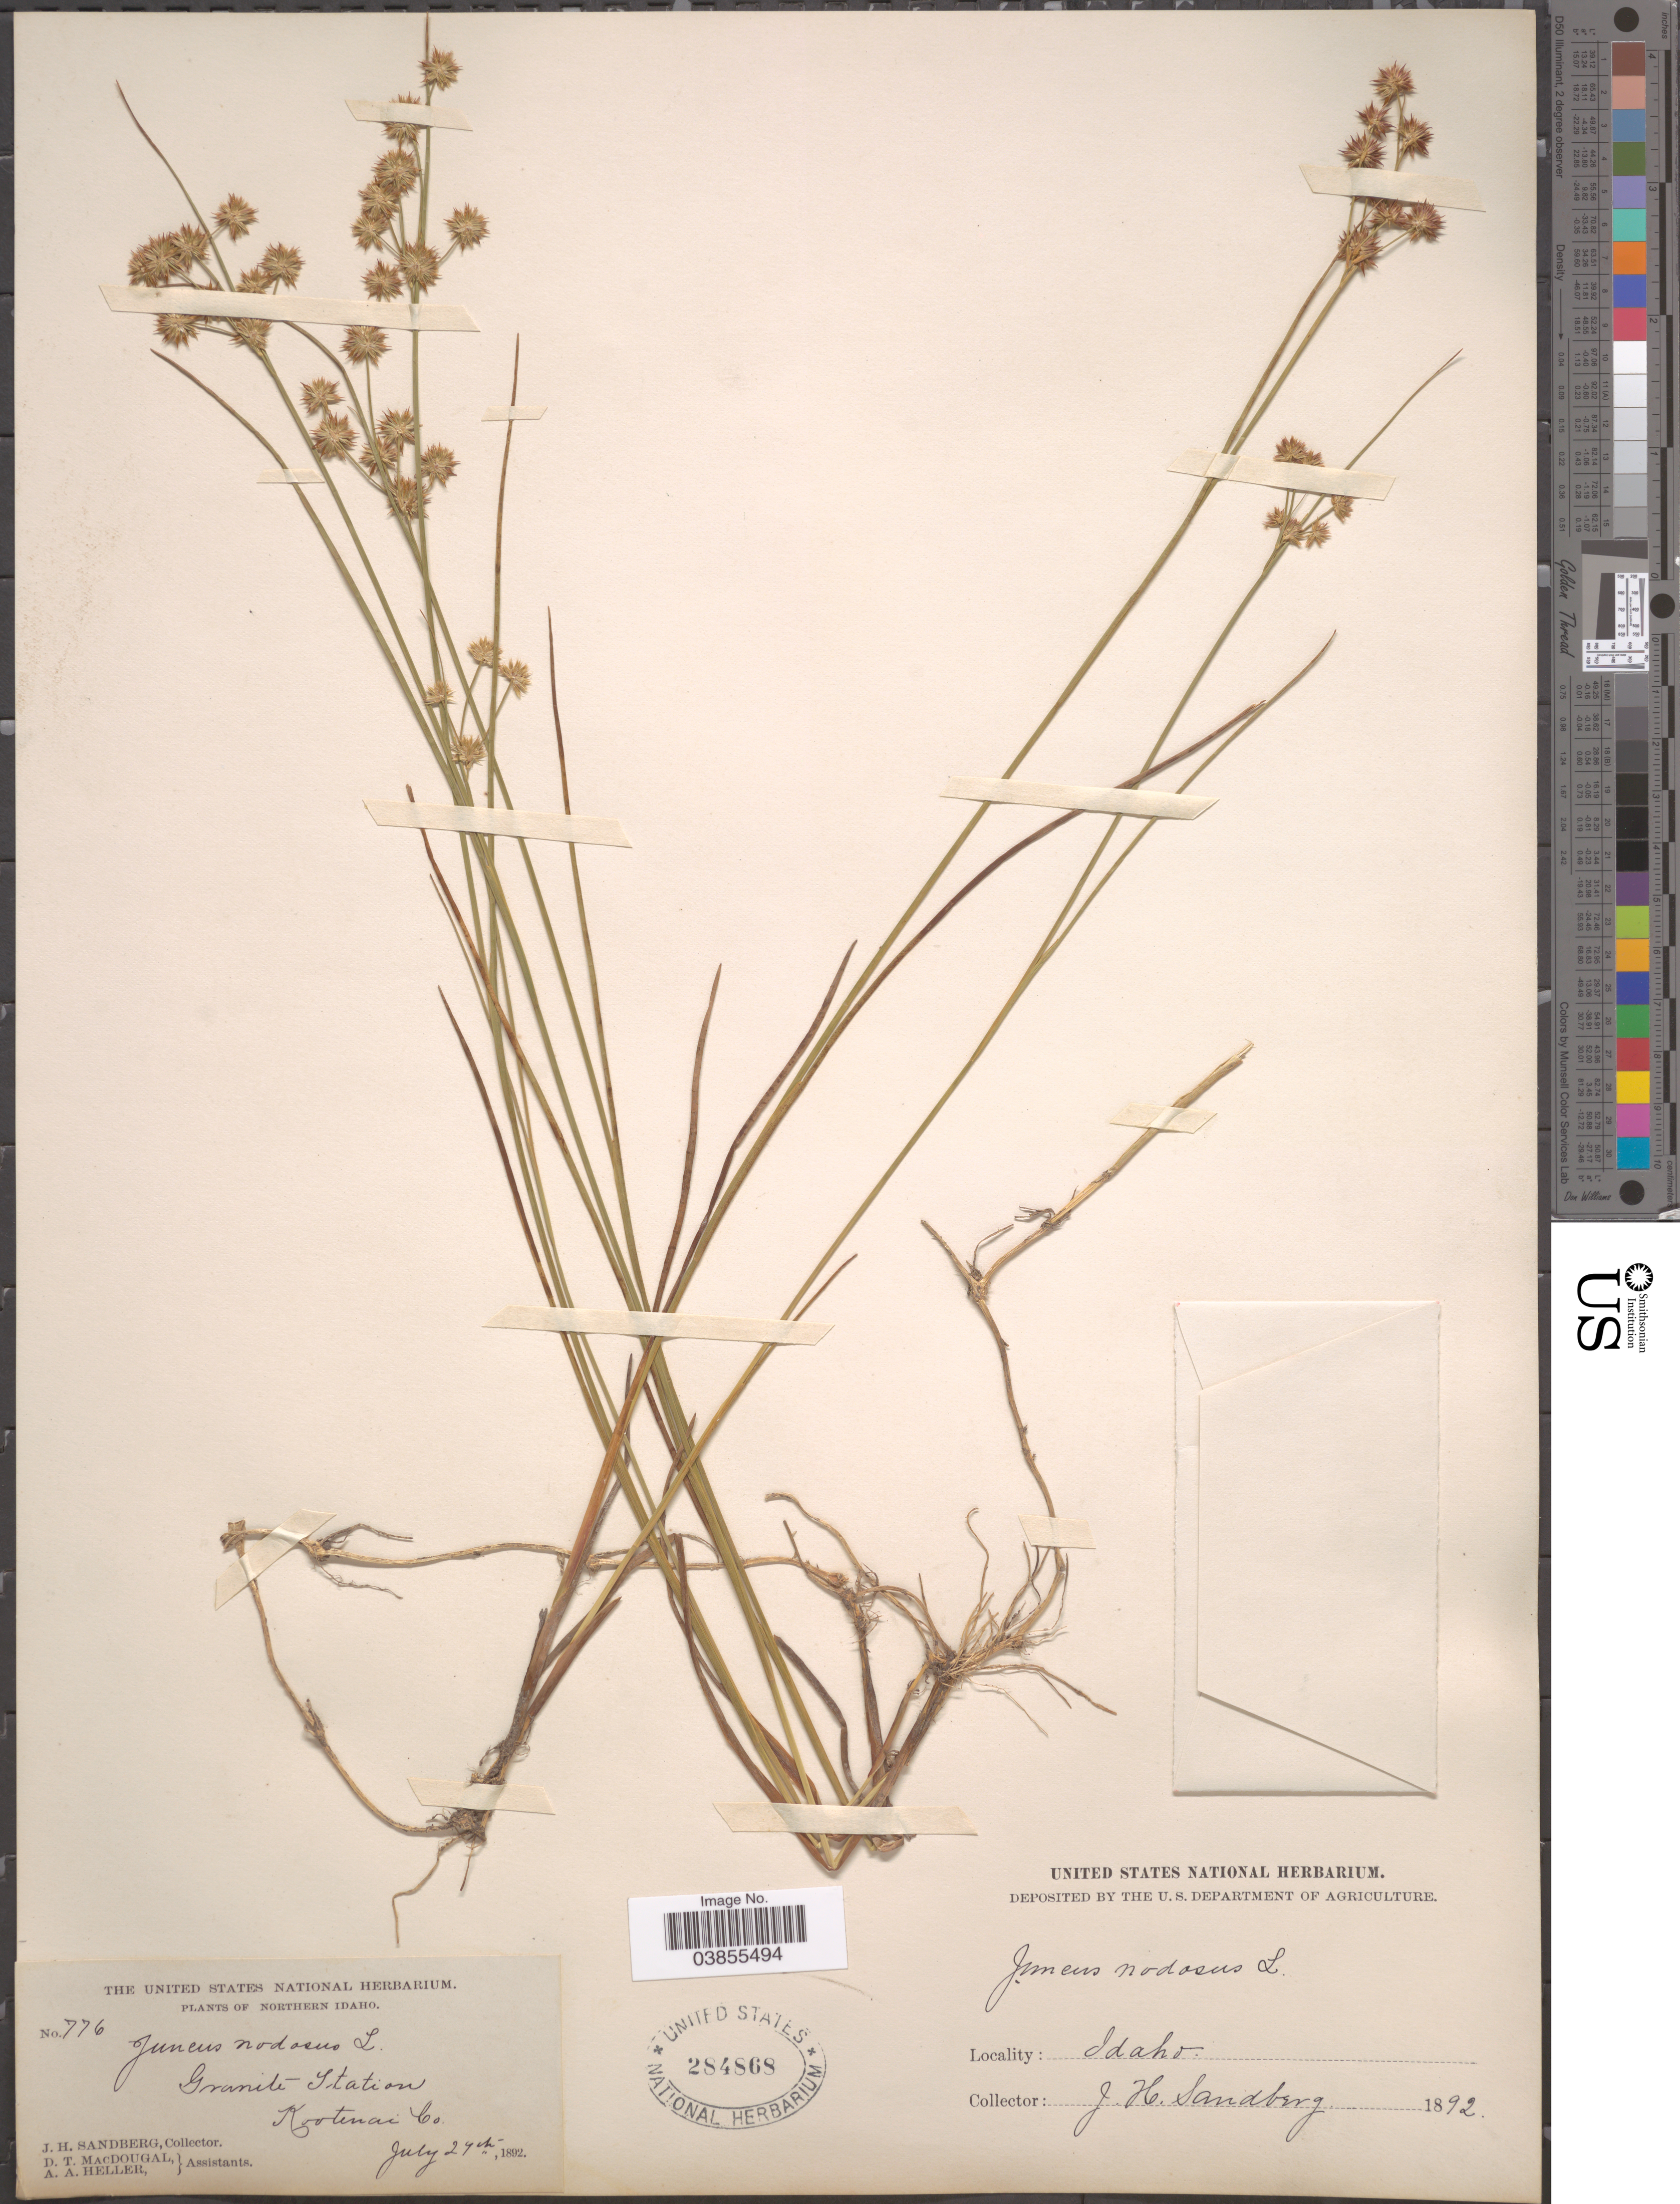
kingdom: Plantae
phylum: Tracheophyta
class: Liliopsida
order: Poales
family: Juncaceae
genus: Juncus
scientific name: Juncus nodosus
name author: L.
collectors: J. H. Sandberg, D. T. MacDougal & A. A. Heller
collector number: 776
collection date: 1892-07-27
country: United States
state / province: Idaho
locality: Northern Idaho. Granite Station, Kootenai Co.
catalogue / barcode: US 284868